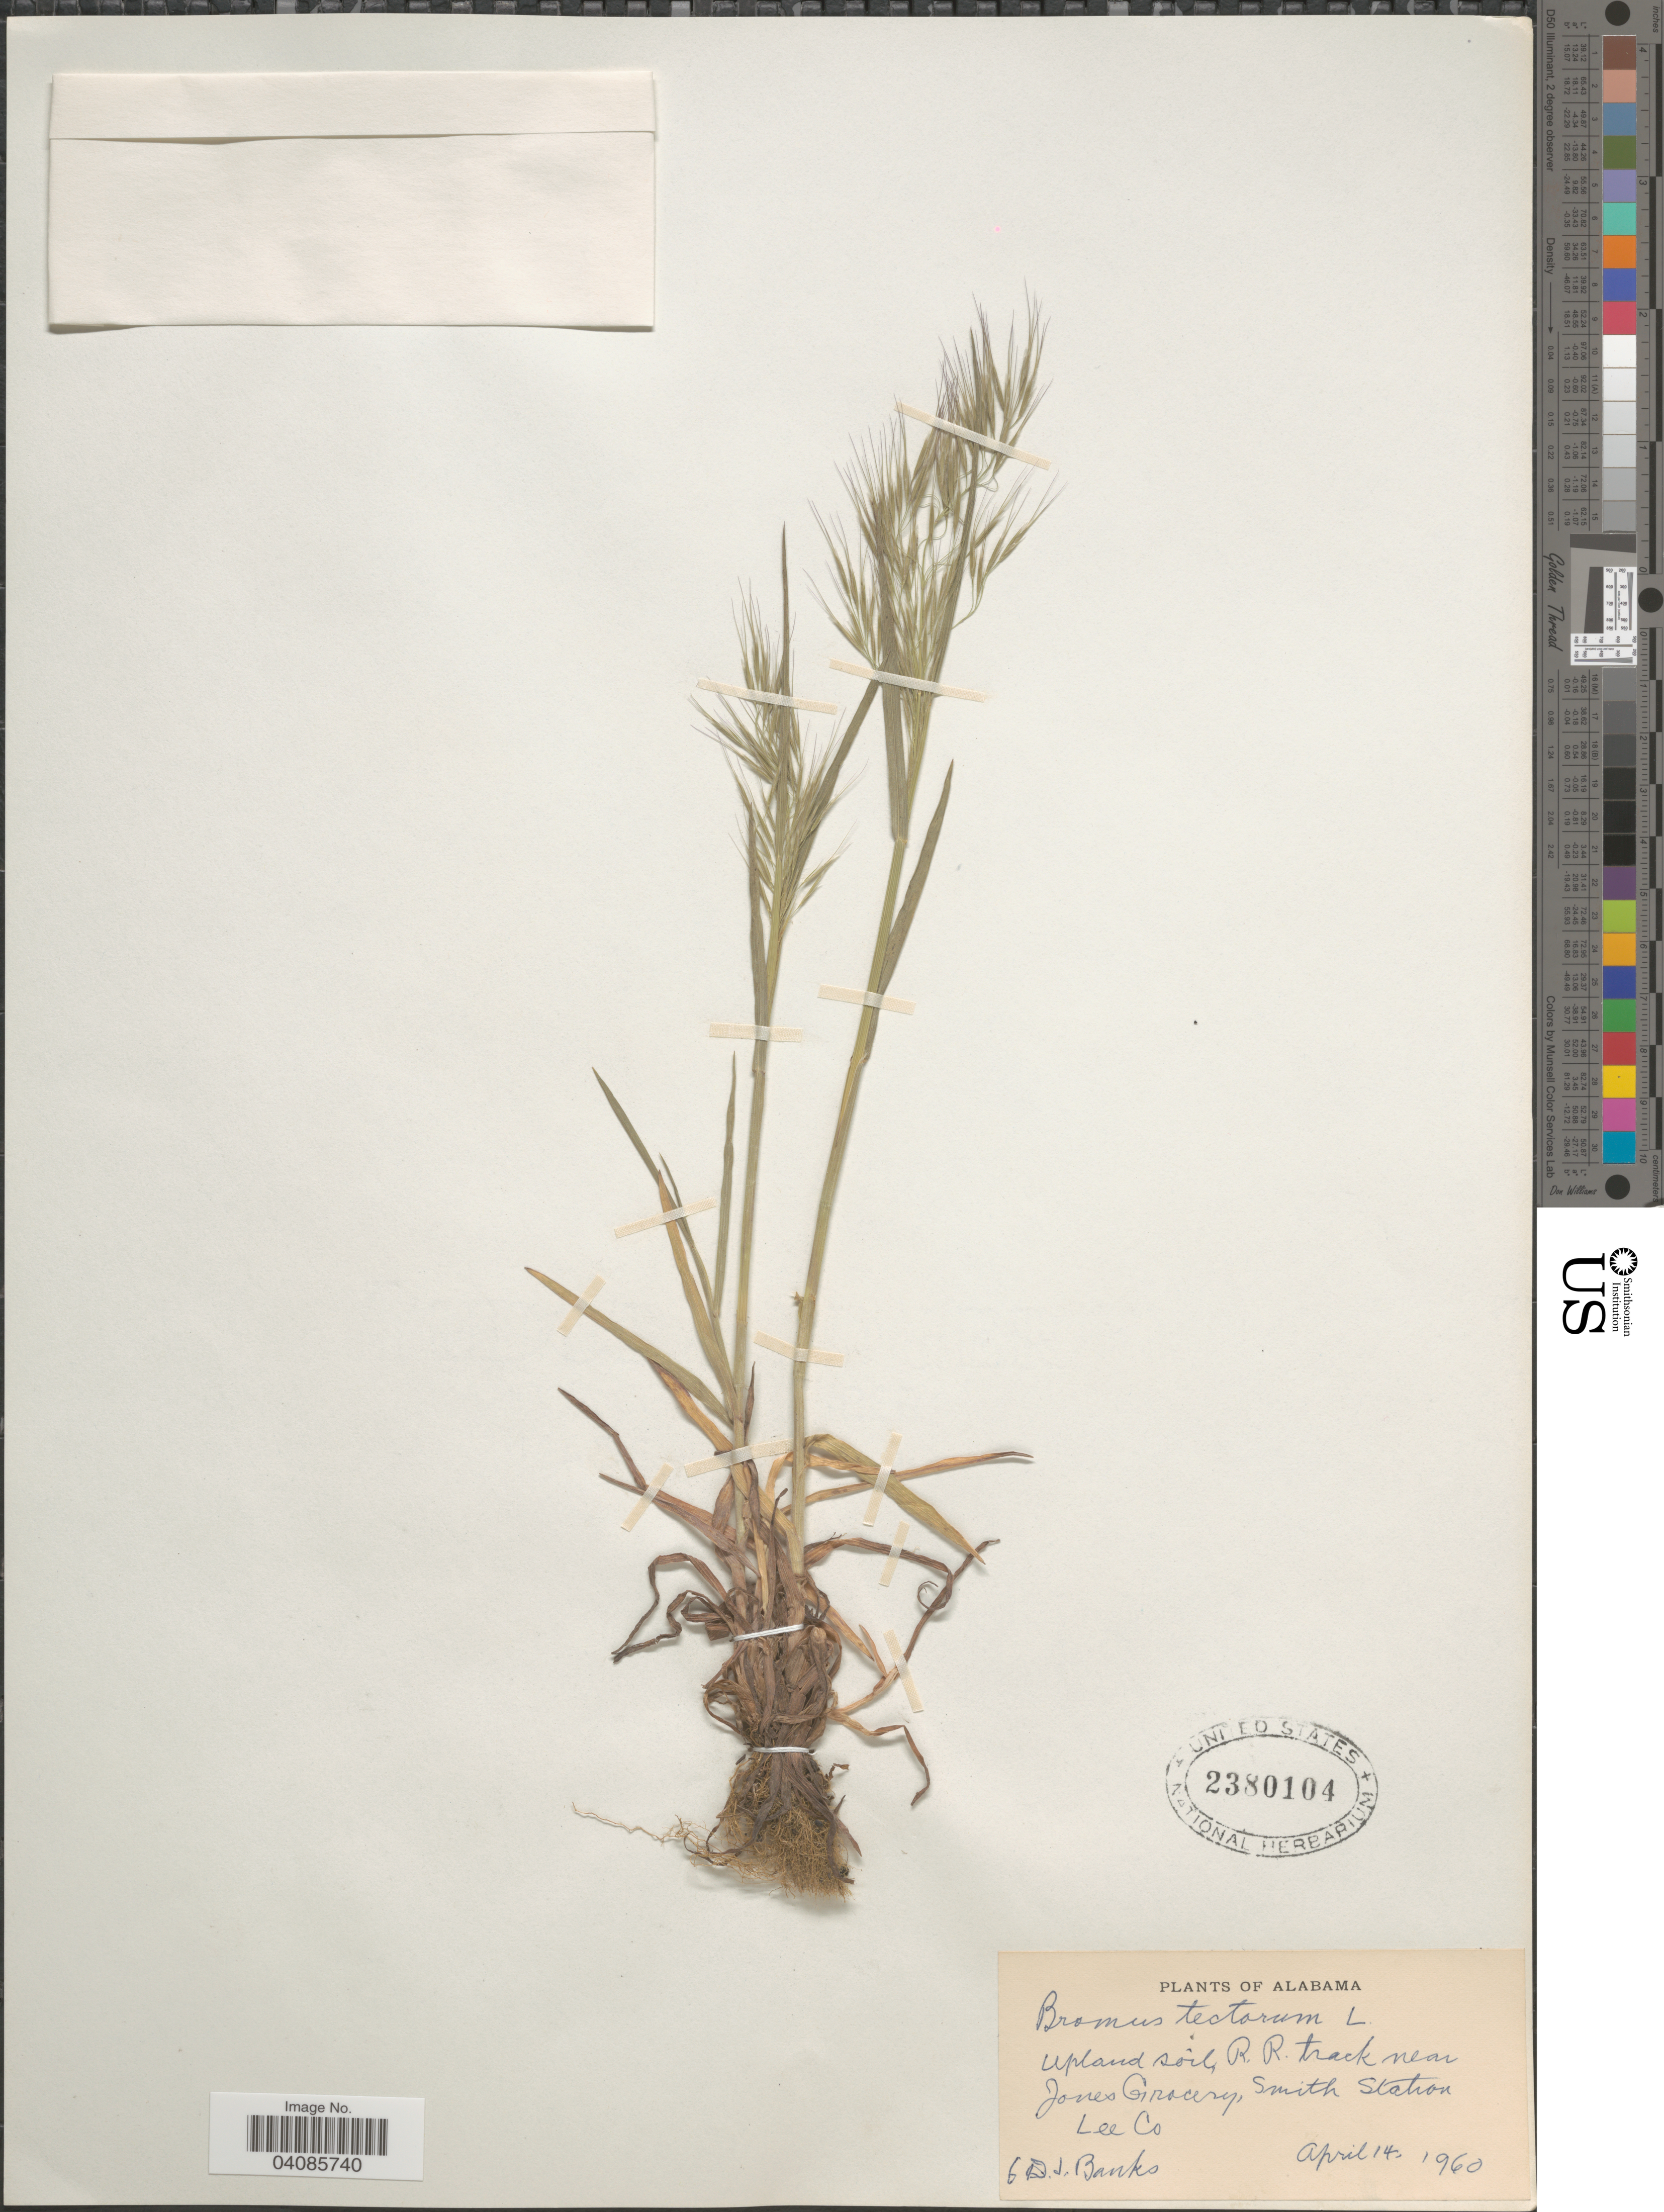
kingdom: Plantae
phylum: Tracheophyta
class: Liliopsida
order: Poales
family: Poaceae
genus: Bromus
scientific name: Bromus tectorum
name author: L.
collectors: D. J. Banks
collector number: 6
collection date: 1960-04-14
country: United States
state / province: Alabama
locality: Upland soil, R. R. track near Jones Grocery, Smith Station. Lee Co.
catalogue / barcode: US 2380104